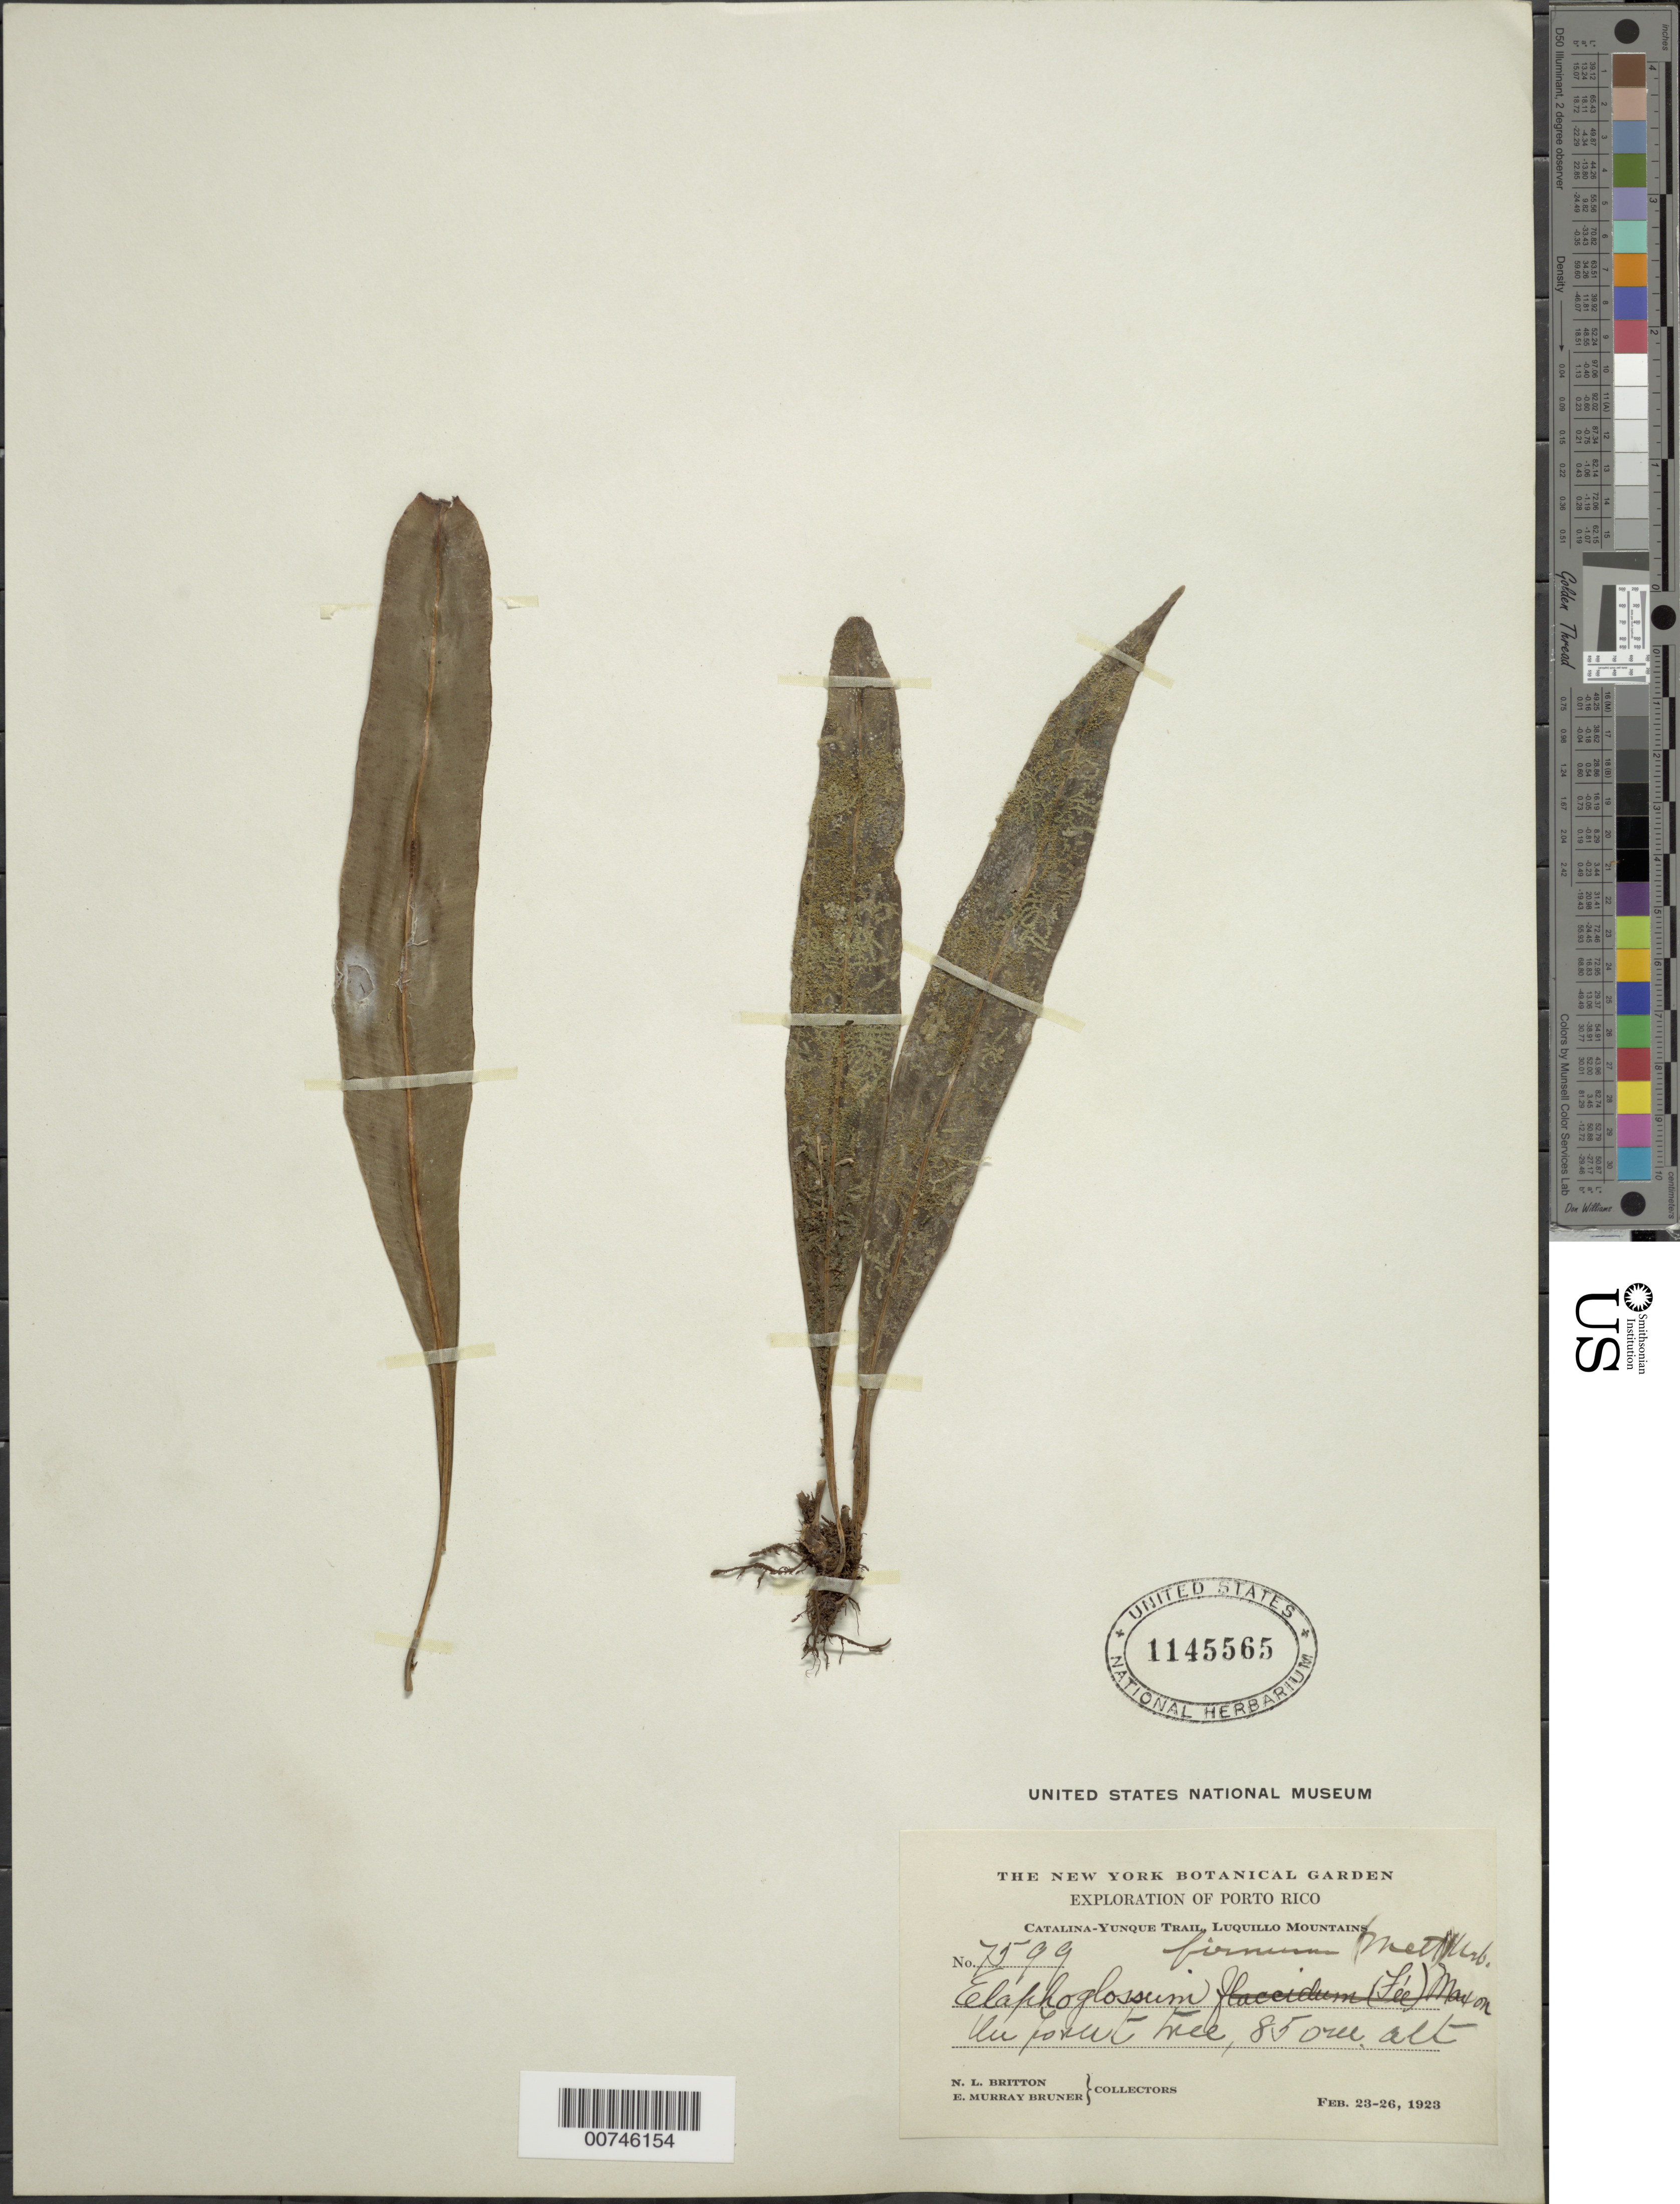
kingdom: Plantae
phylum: Tracheophyta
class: Polypodiopsida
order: Polypodiales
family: Dryopteridaceae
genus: Elaphoglossum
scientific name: Elaphoglossum rigidum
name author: (Aubl.) Urb.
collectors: N. Britton & A. E. Murray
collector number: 7599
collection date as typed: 23 Feb 1923 to 26 Feb 1923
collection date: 1923-02-23/1923-02-26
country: Puerto Rico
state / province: Luquillo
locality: Ctalina-Yunque Trail, Luquillo Mountains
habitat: On forest tree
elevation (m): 850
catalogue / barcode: US 1145565